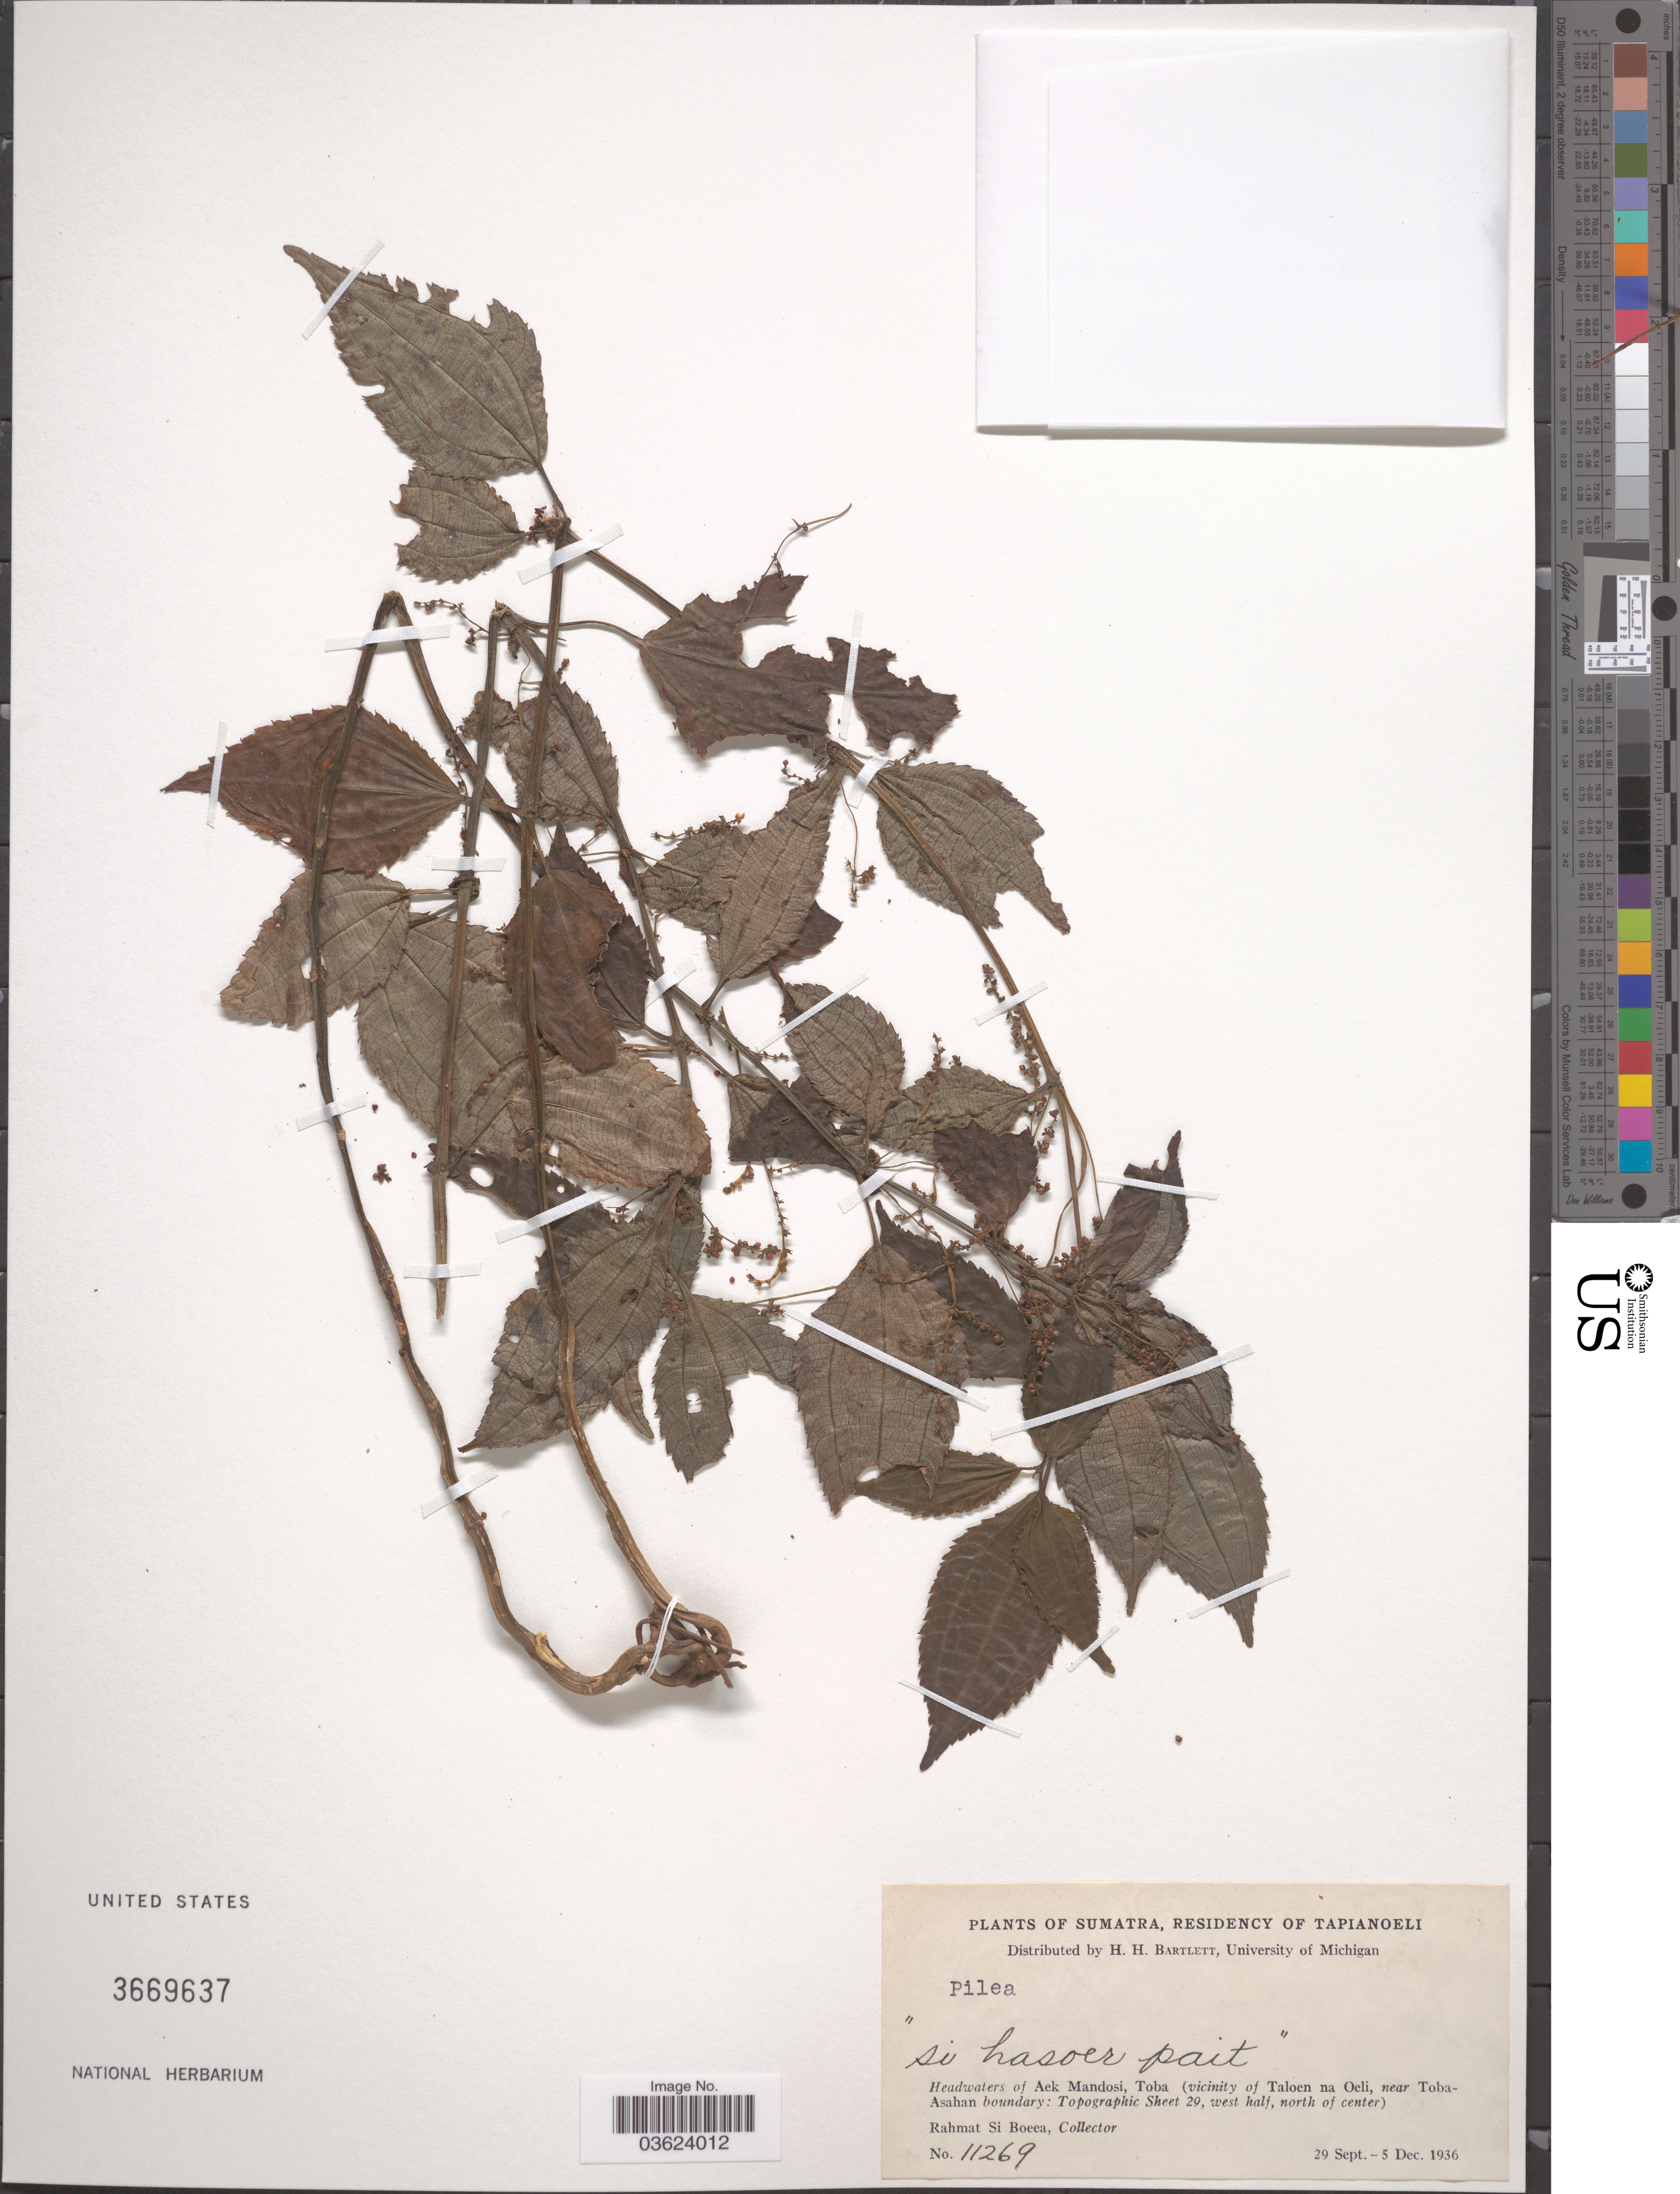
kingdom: Plantae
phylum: Tracheophyta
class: Magnoliopsida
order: Rosales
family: Urticaceae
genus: Pilea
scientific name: Pilea sp.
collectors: Rahmat Si Boeea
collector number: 11269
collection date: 1936-09-29/1936-12-05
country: Indonesia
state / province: Sumatra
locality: Residency of Tapianoeli. Headwaters of Aek Mandosi, Toba (vicinity of Taloen na Oeli, near Toba-Asahan boundary: Topographic Sheet 29, west half, north of center).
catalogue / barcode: US 3669637